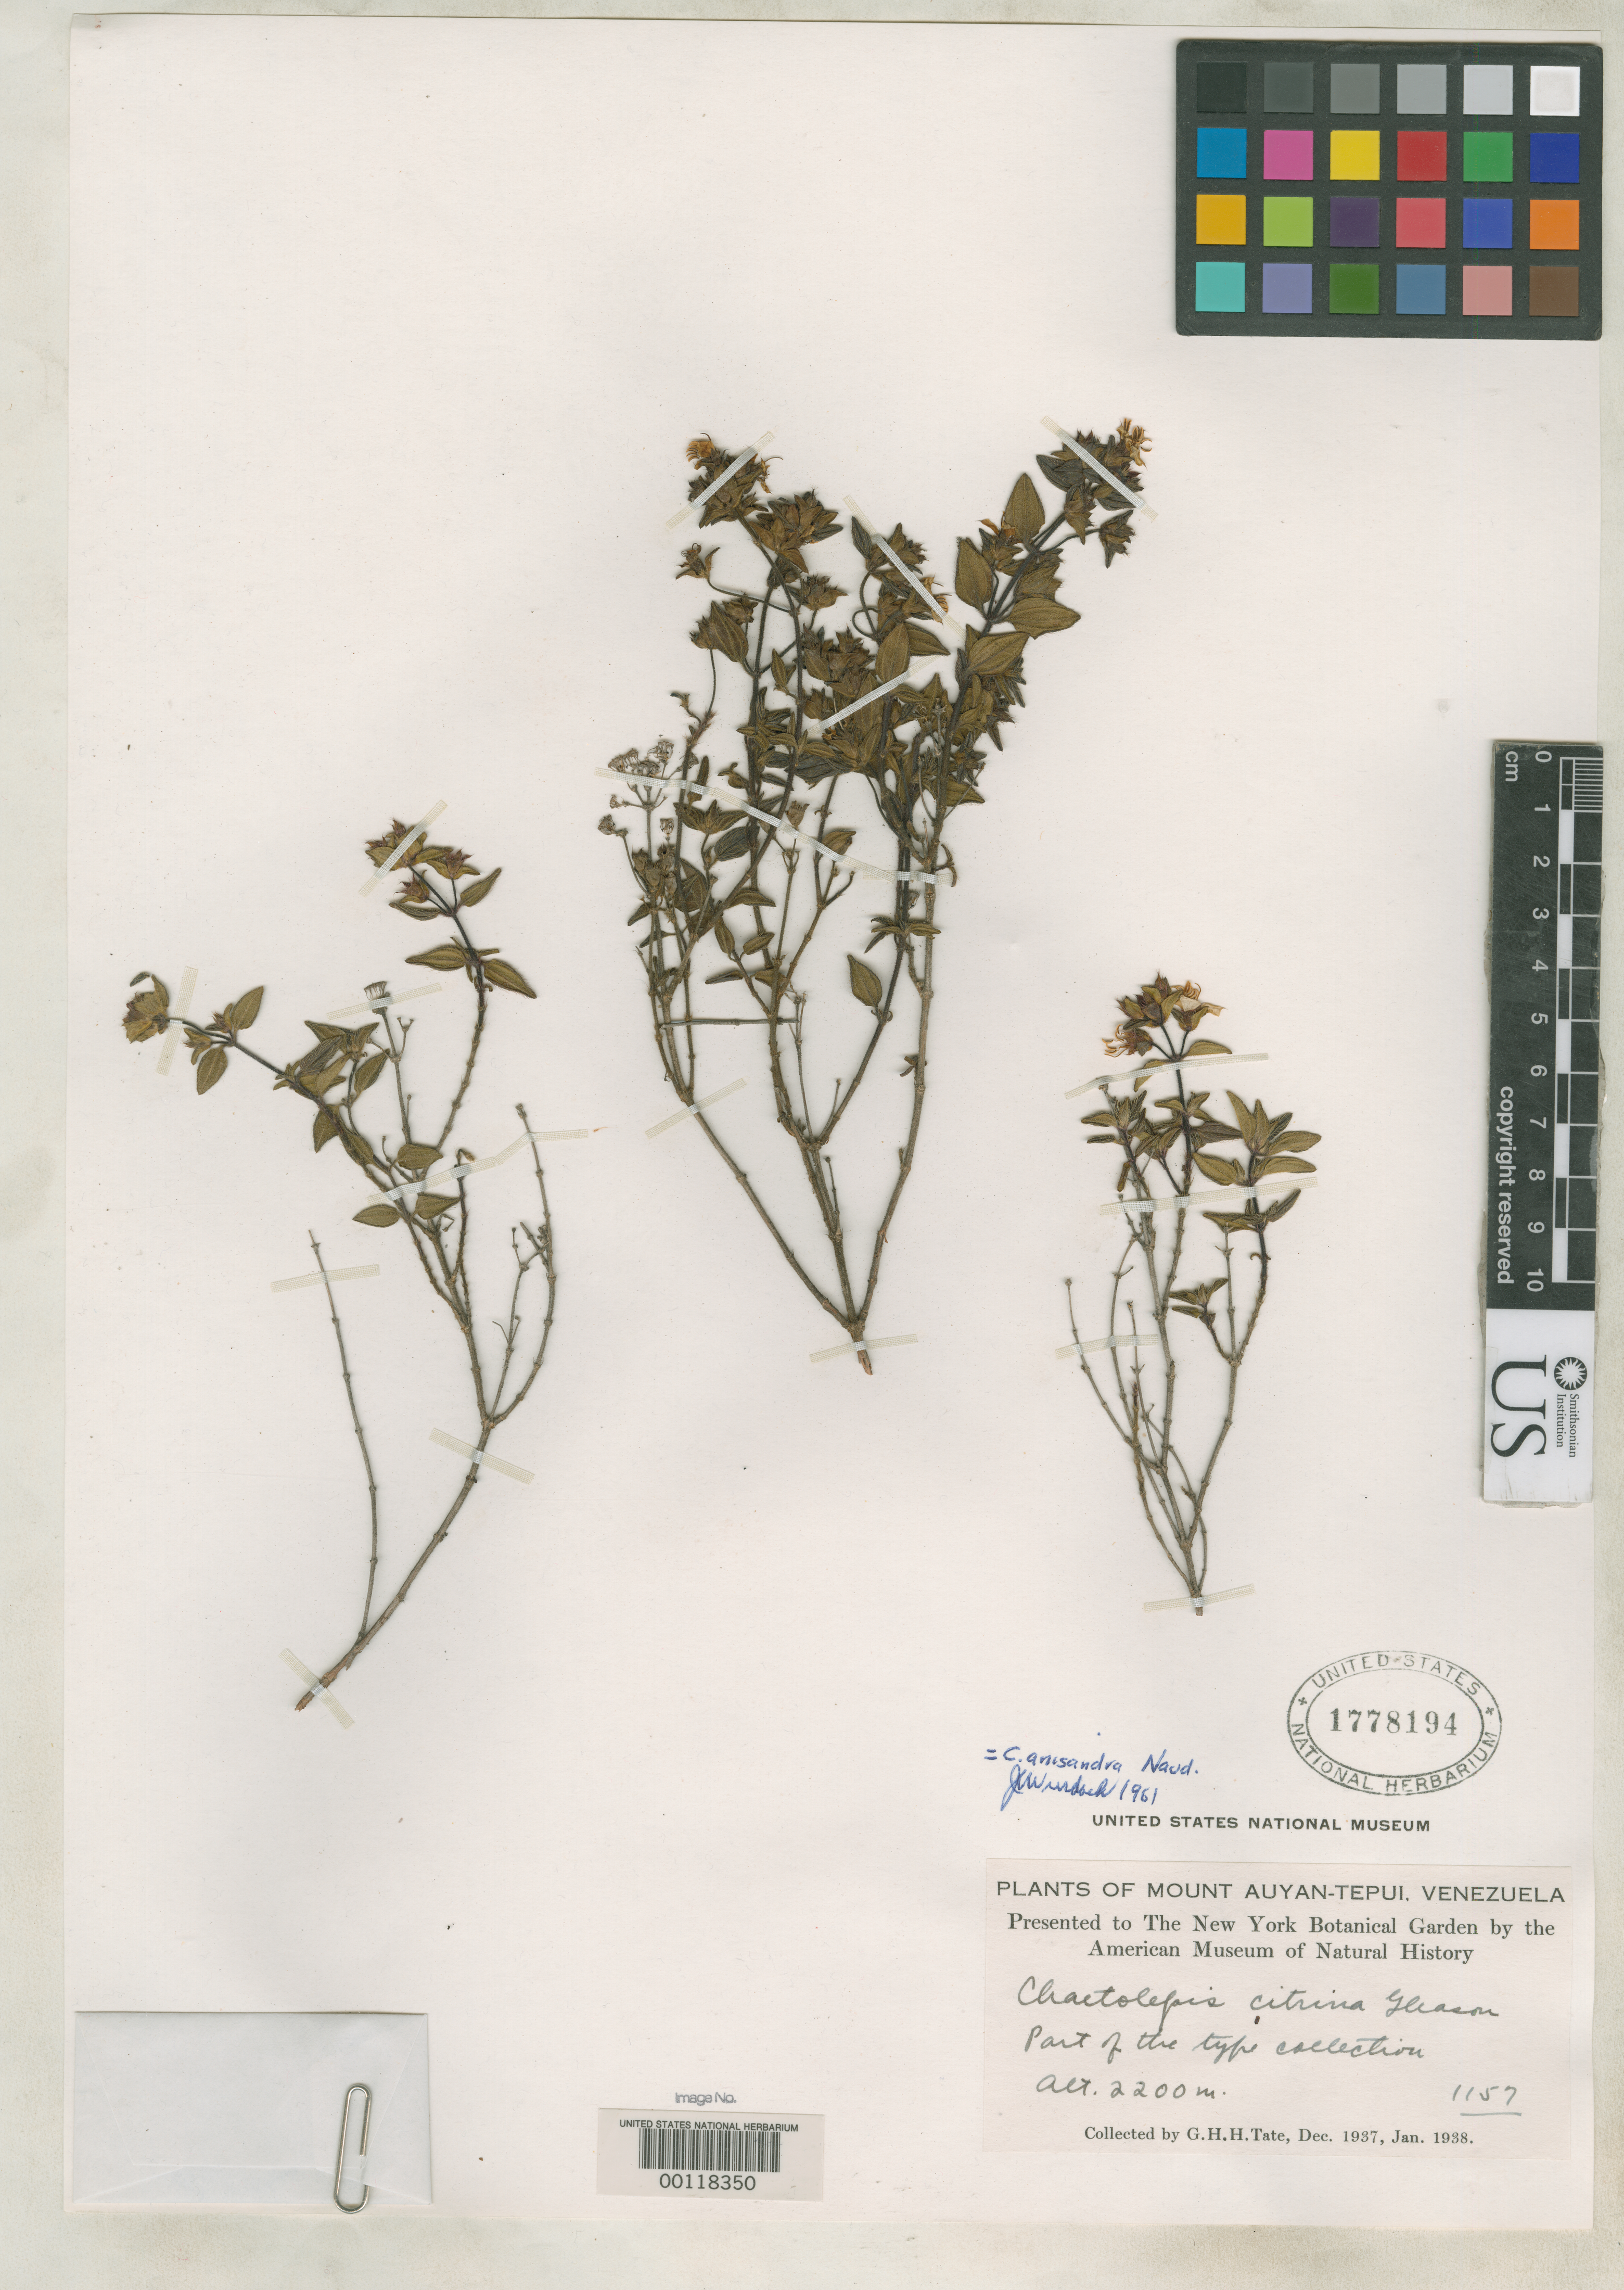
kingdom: Plantae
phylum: Tracheophyta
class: Magnoliopsida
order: Myrtales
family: Melastomataceae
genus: Chaetolepis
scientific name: Chaetolepis citrina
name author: Gleason in Gleason & Killip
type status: Isotype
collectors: G. H. H.Tate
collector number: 1157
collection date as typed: Dec 1937 to -- Jan 1938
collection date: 1937-12/1938-01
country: Venezuela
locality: Mt. Auyantepui.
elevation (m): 2200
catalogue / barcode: US 1778194